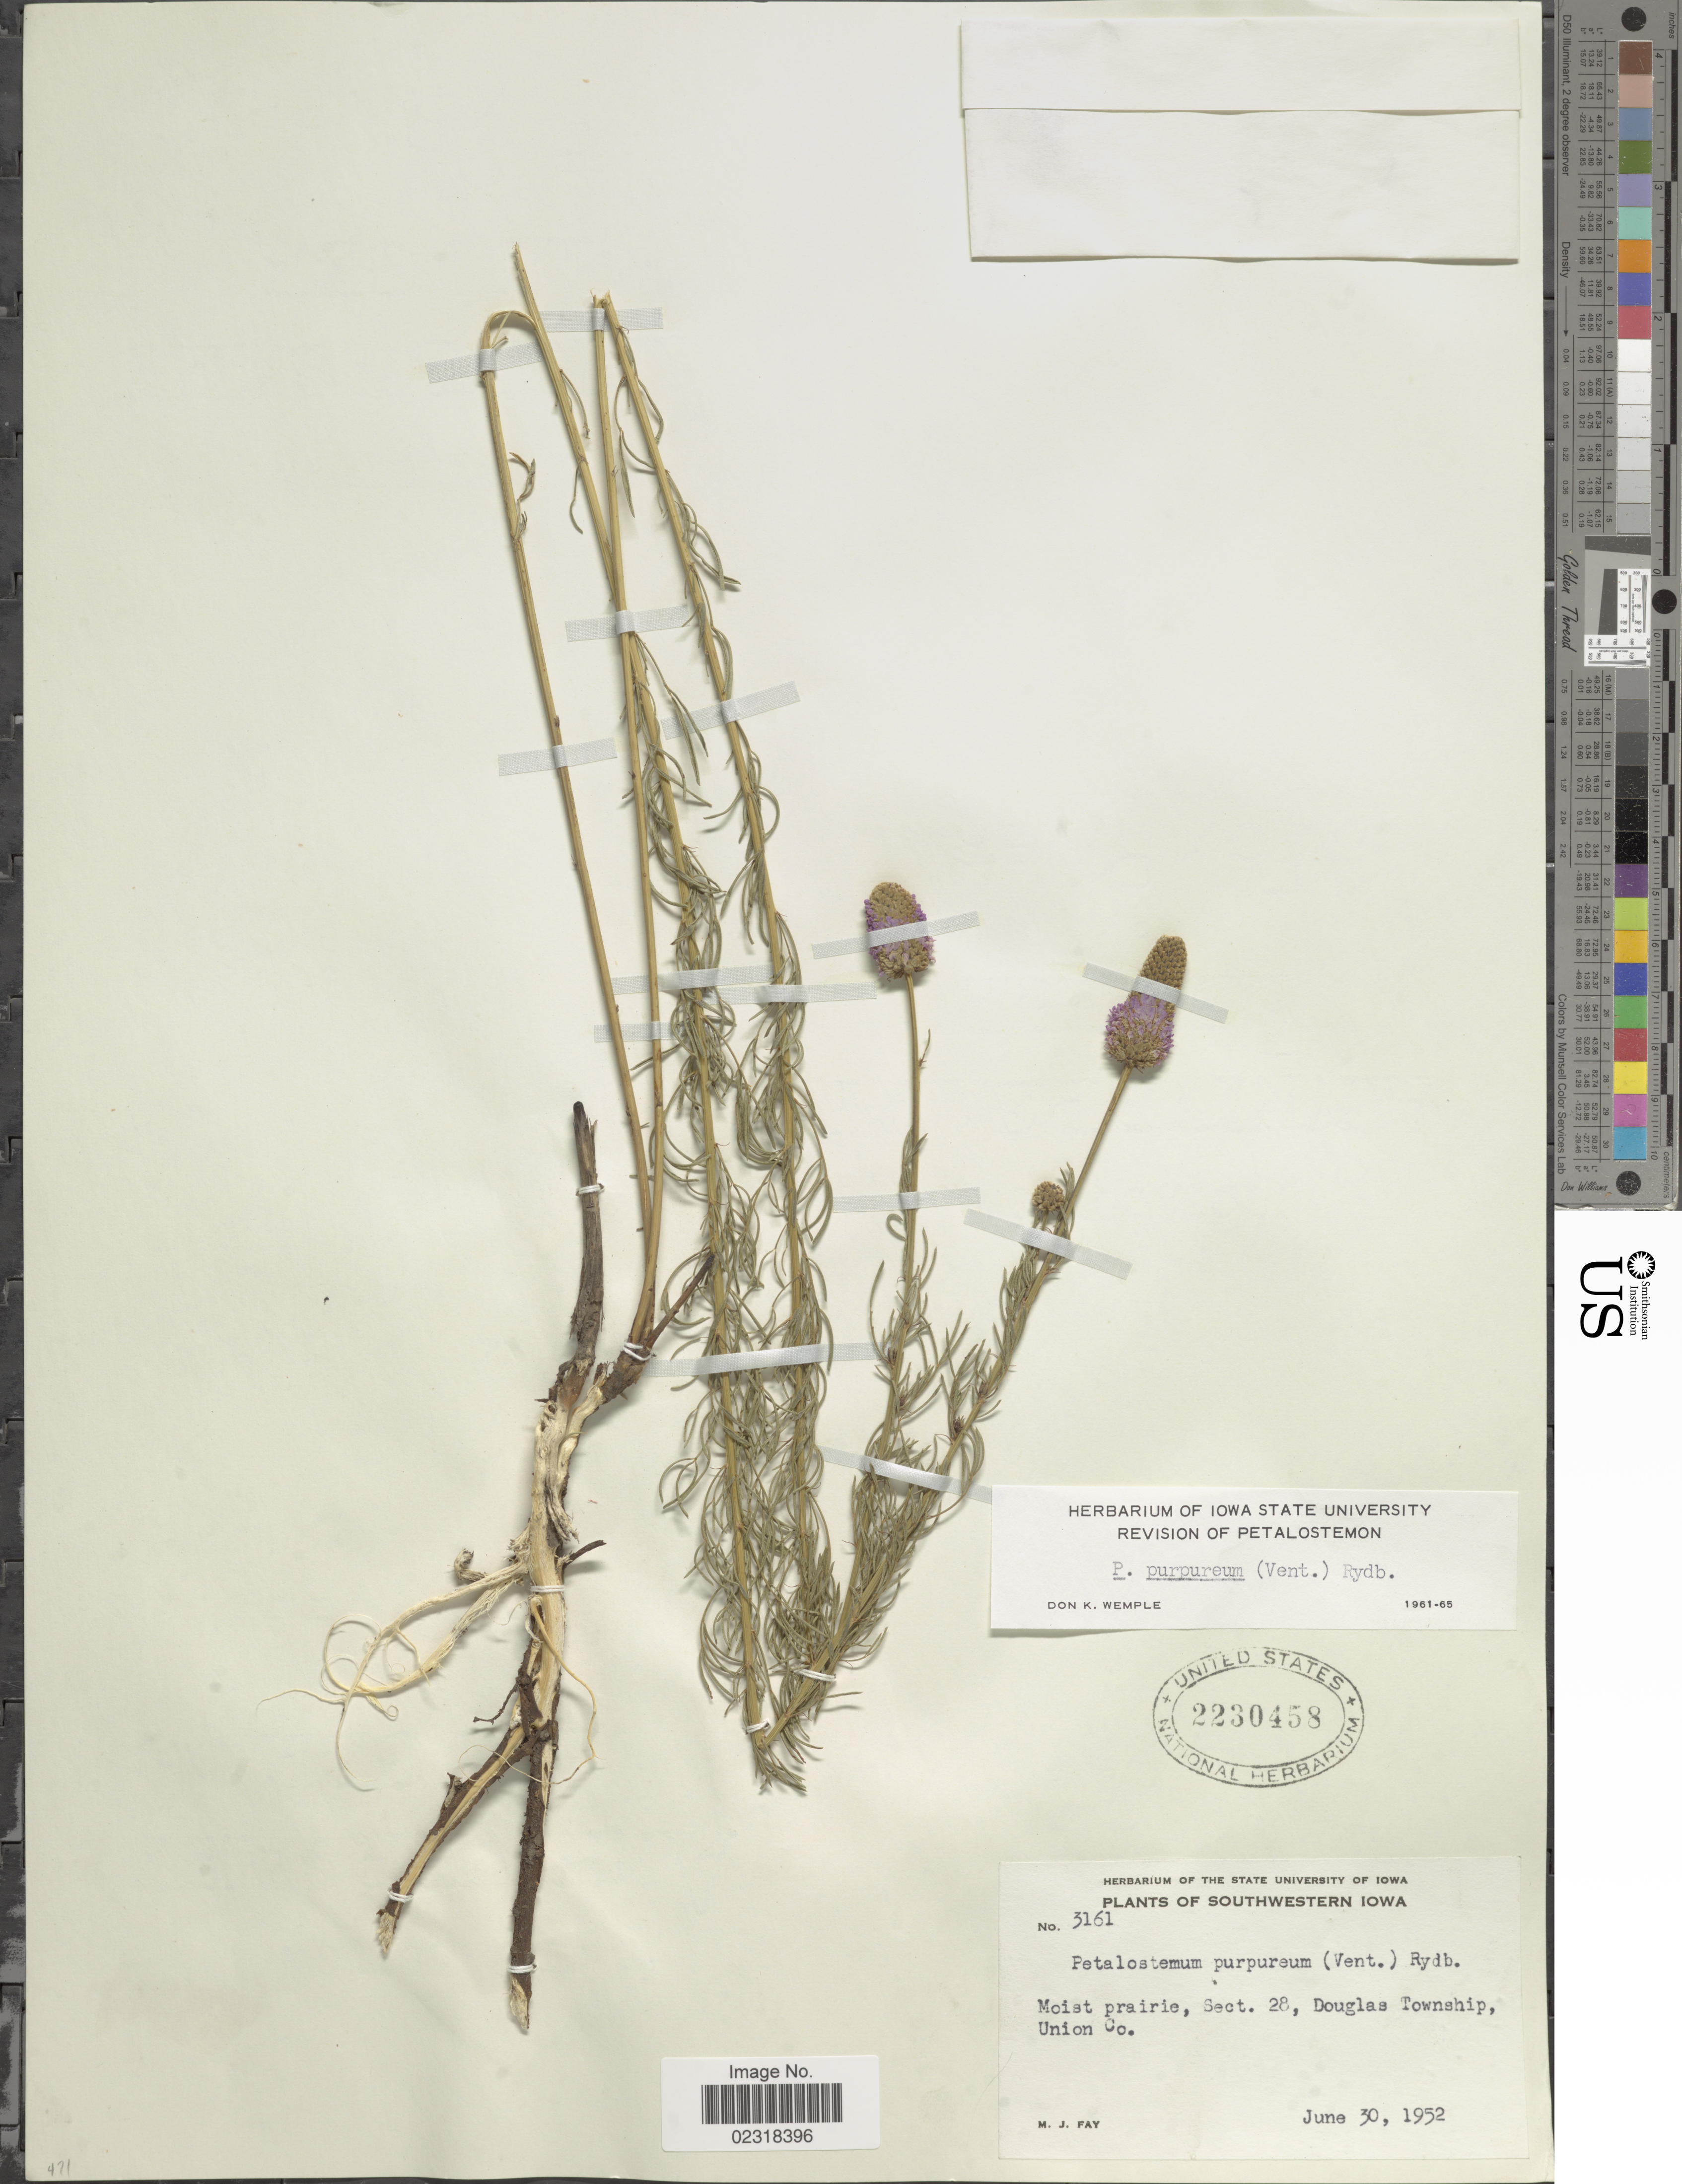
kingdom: Plantae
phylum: Tracheophyta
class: Magnoliopsida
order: Fabales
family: Fabaceae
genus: Dalea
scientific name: Dalea purpurea var. purpurea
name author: Vent.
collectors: M. Fay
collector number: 3161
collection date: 1952-06-30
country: United States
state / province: Iowa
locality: Southwestern Iowa, Moist prairie, Sect. 28, Douglas Township, Union Co.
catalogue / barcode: US 2230458